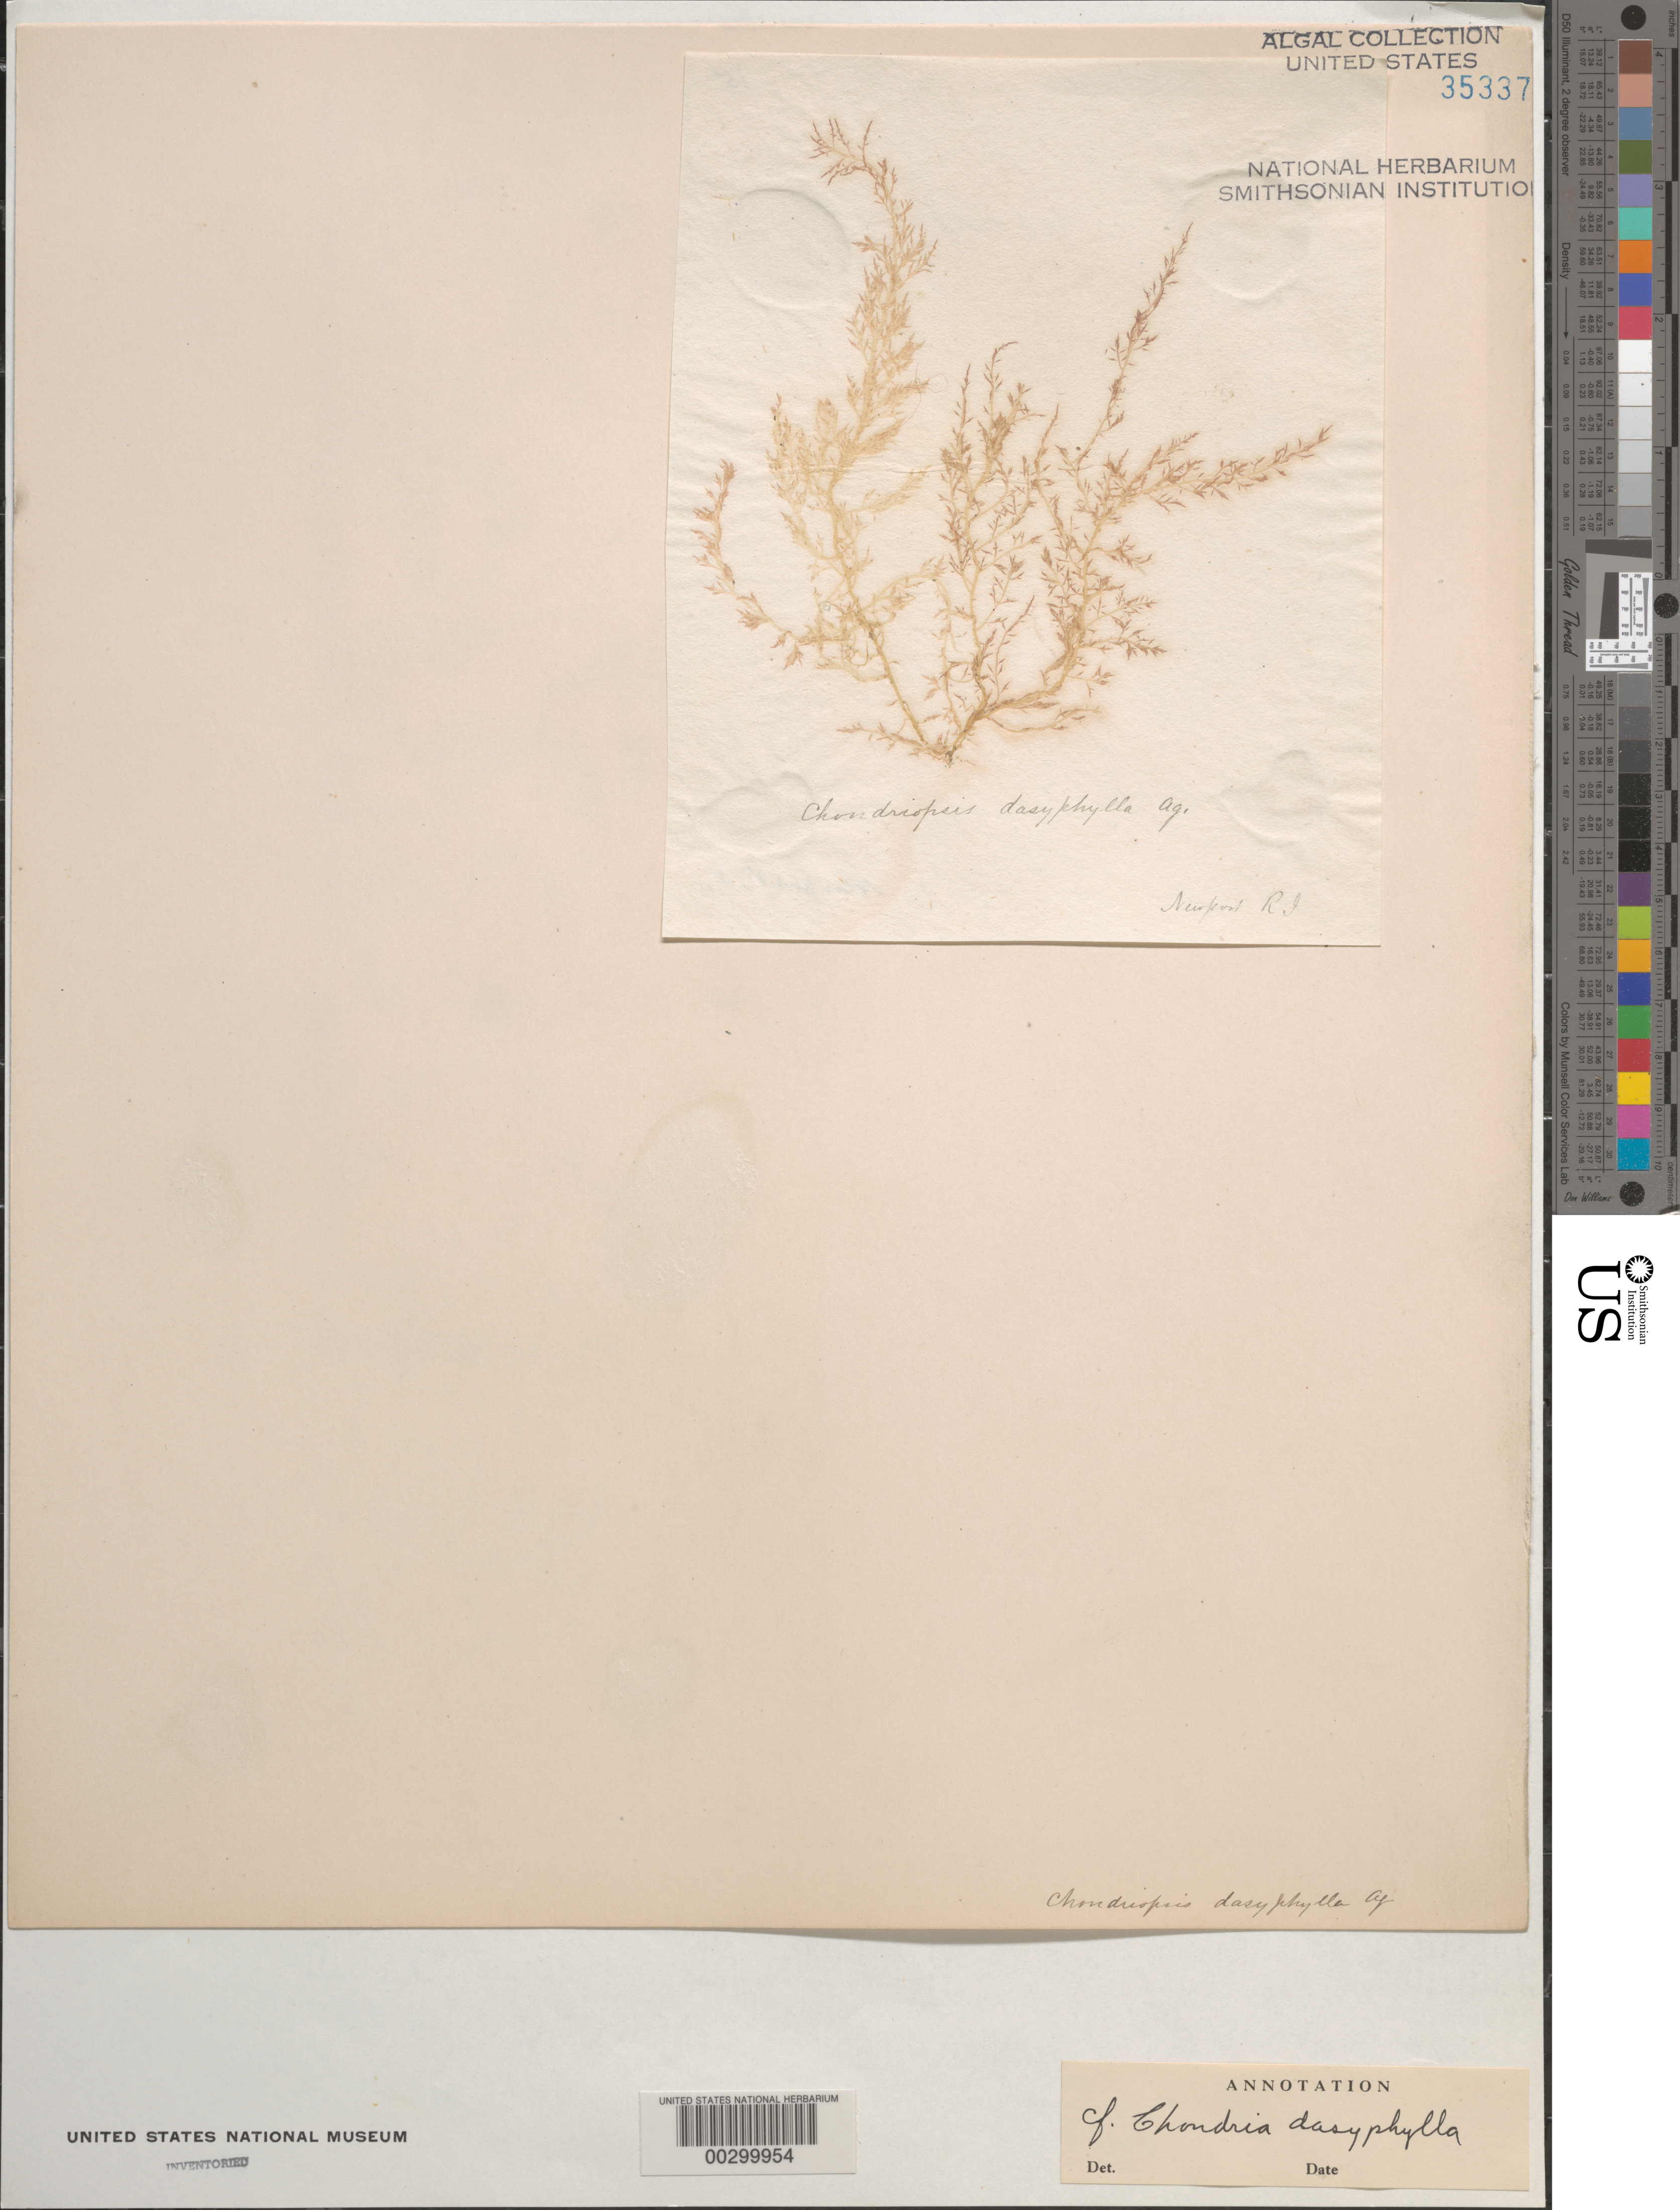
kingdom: Plantae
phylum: Rhodophyta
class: Florideophyceae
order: Ceramiales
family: Rhodomelaceae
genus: Chondria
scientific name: Chondria dasyphylla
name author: (Woodw.) C. Agardh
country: United States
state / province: Rhode Island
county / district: Newport County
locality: Newport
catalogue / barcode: US 35337